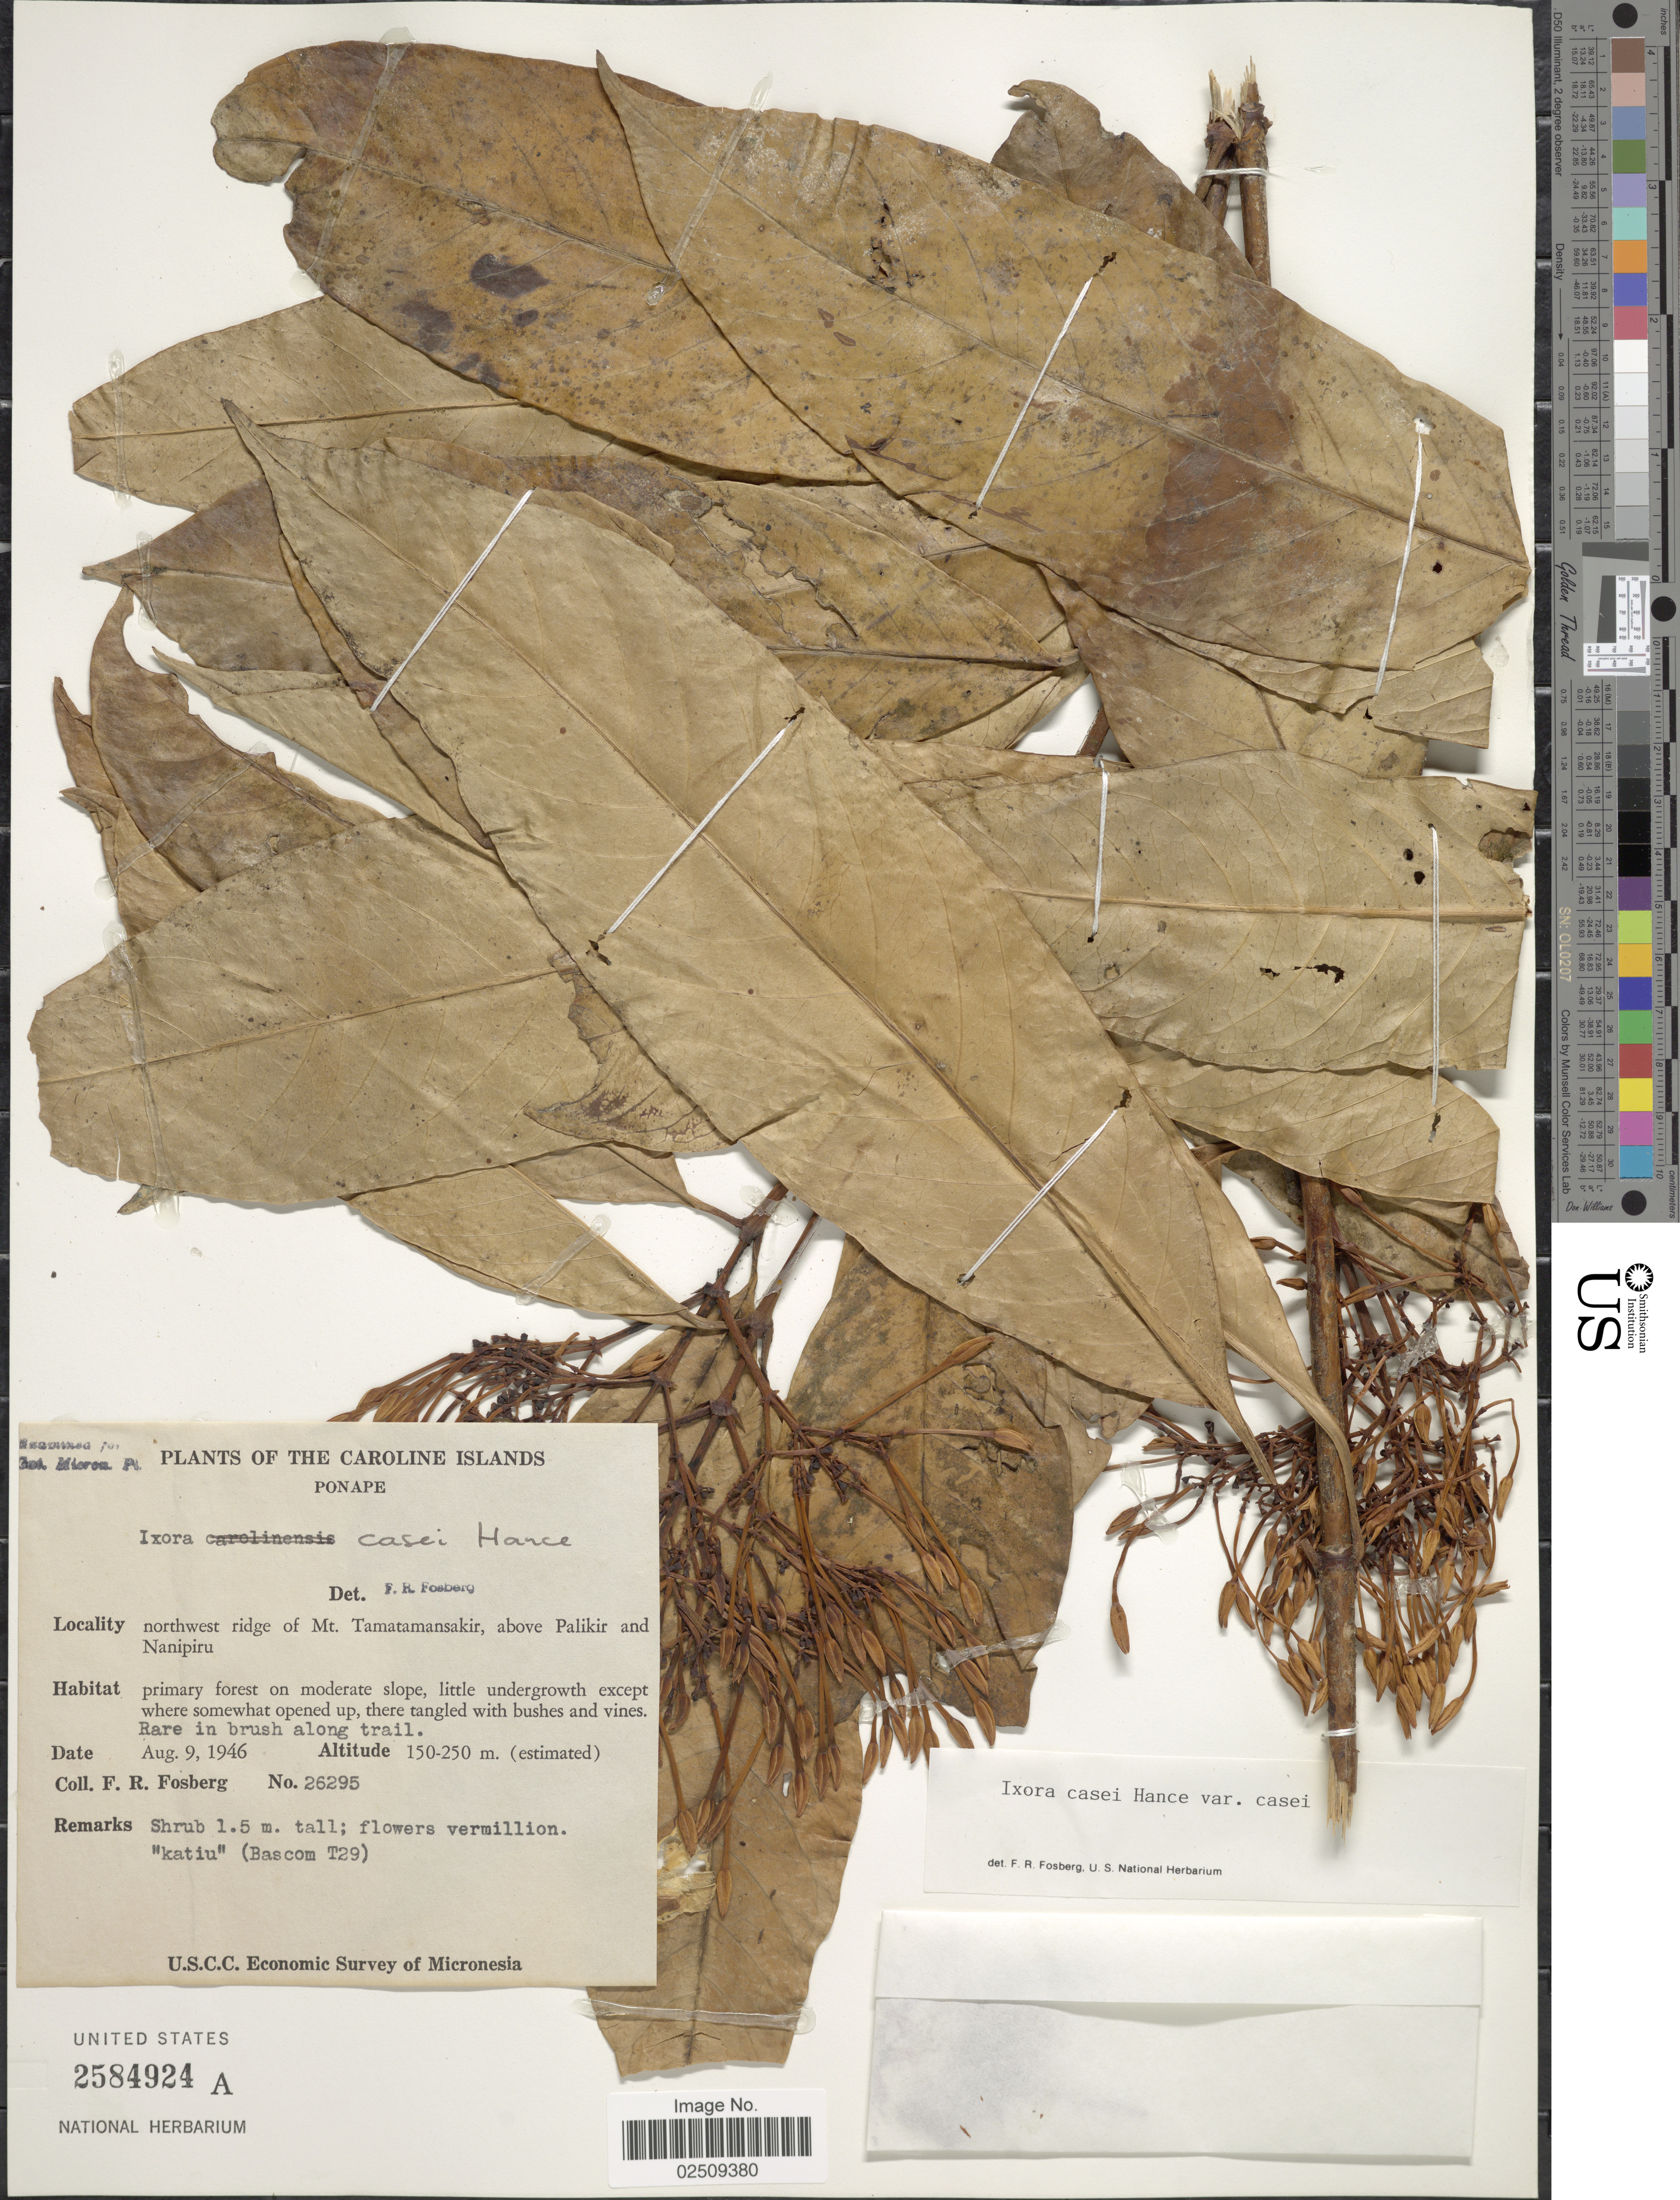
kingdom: Plantae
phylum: Tracheophyta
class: Magnoliopsida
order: Gentianales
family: Rubiaceae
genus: Ixora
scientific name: Ixora casei var. casei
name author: Hance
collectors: F. R. Fosberg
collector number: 26295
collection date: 1946-08-09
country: Micronesia, Federated States of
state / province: Pohnpei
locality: Caroline Islands. Ponape. Northwest ridge of Mt. Tamatamansakir, above Palikir and Nanipiru.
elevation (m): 150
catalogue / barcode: US 2584924A